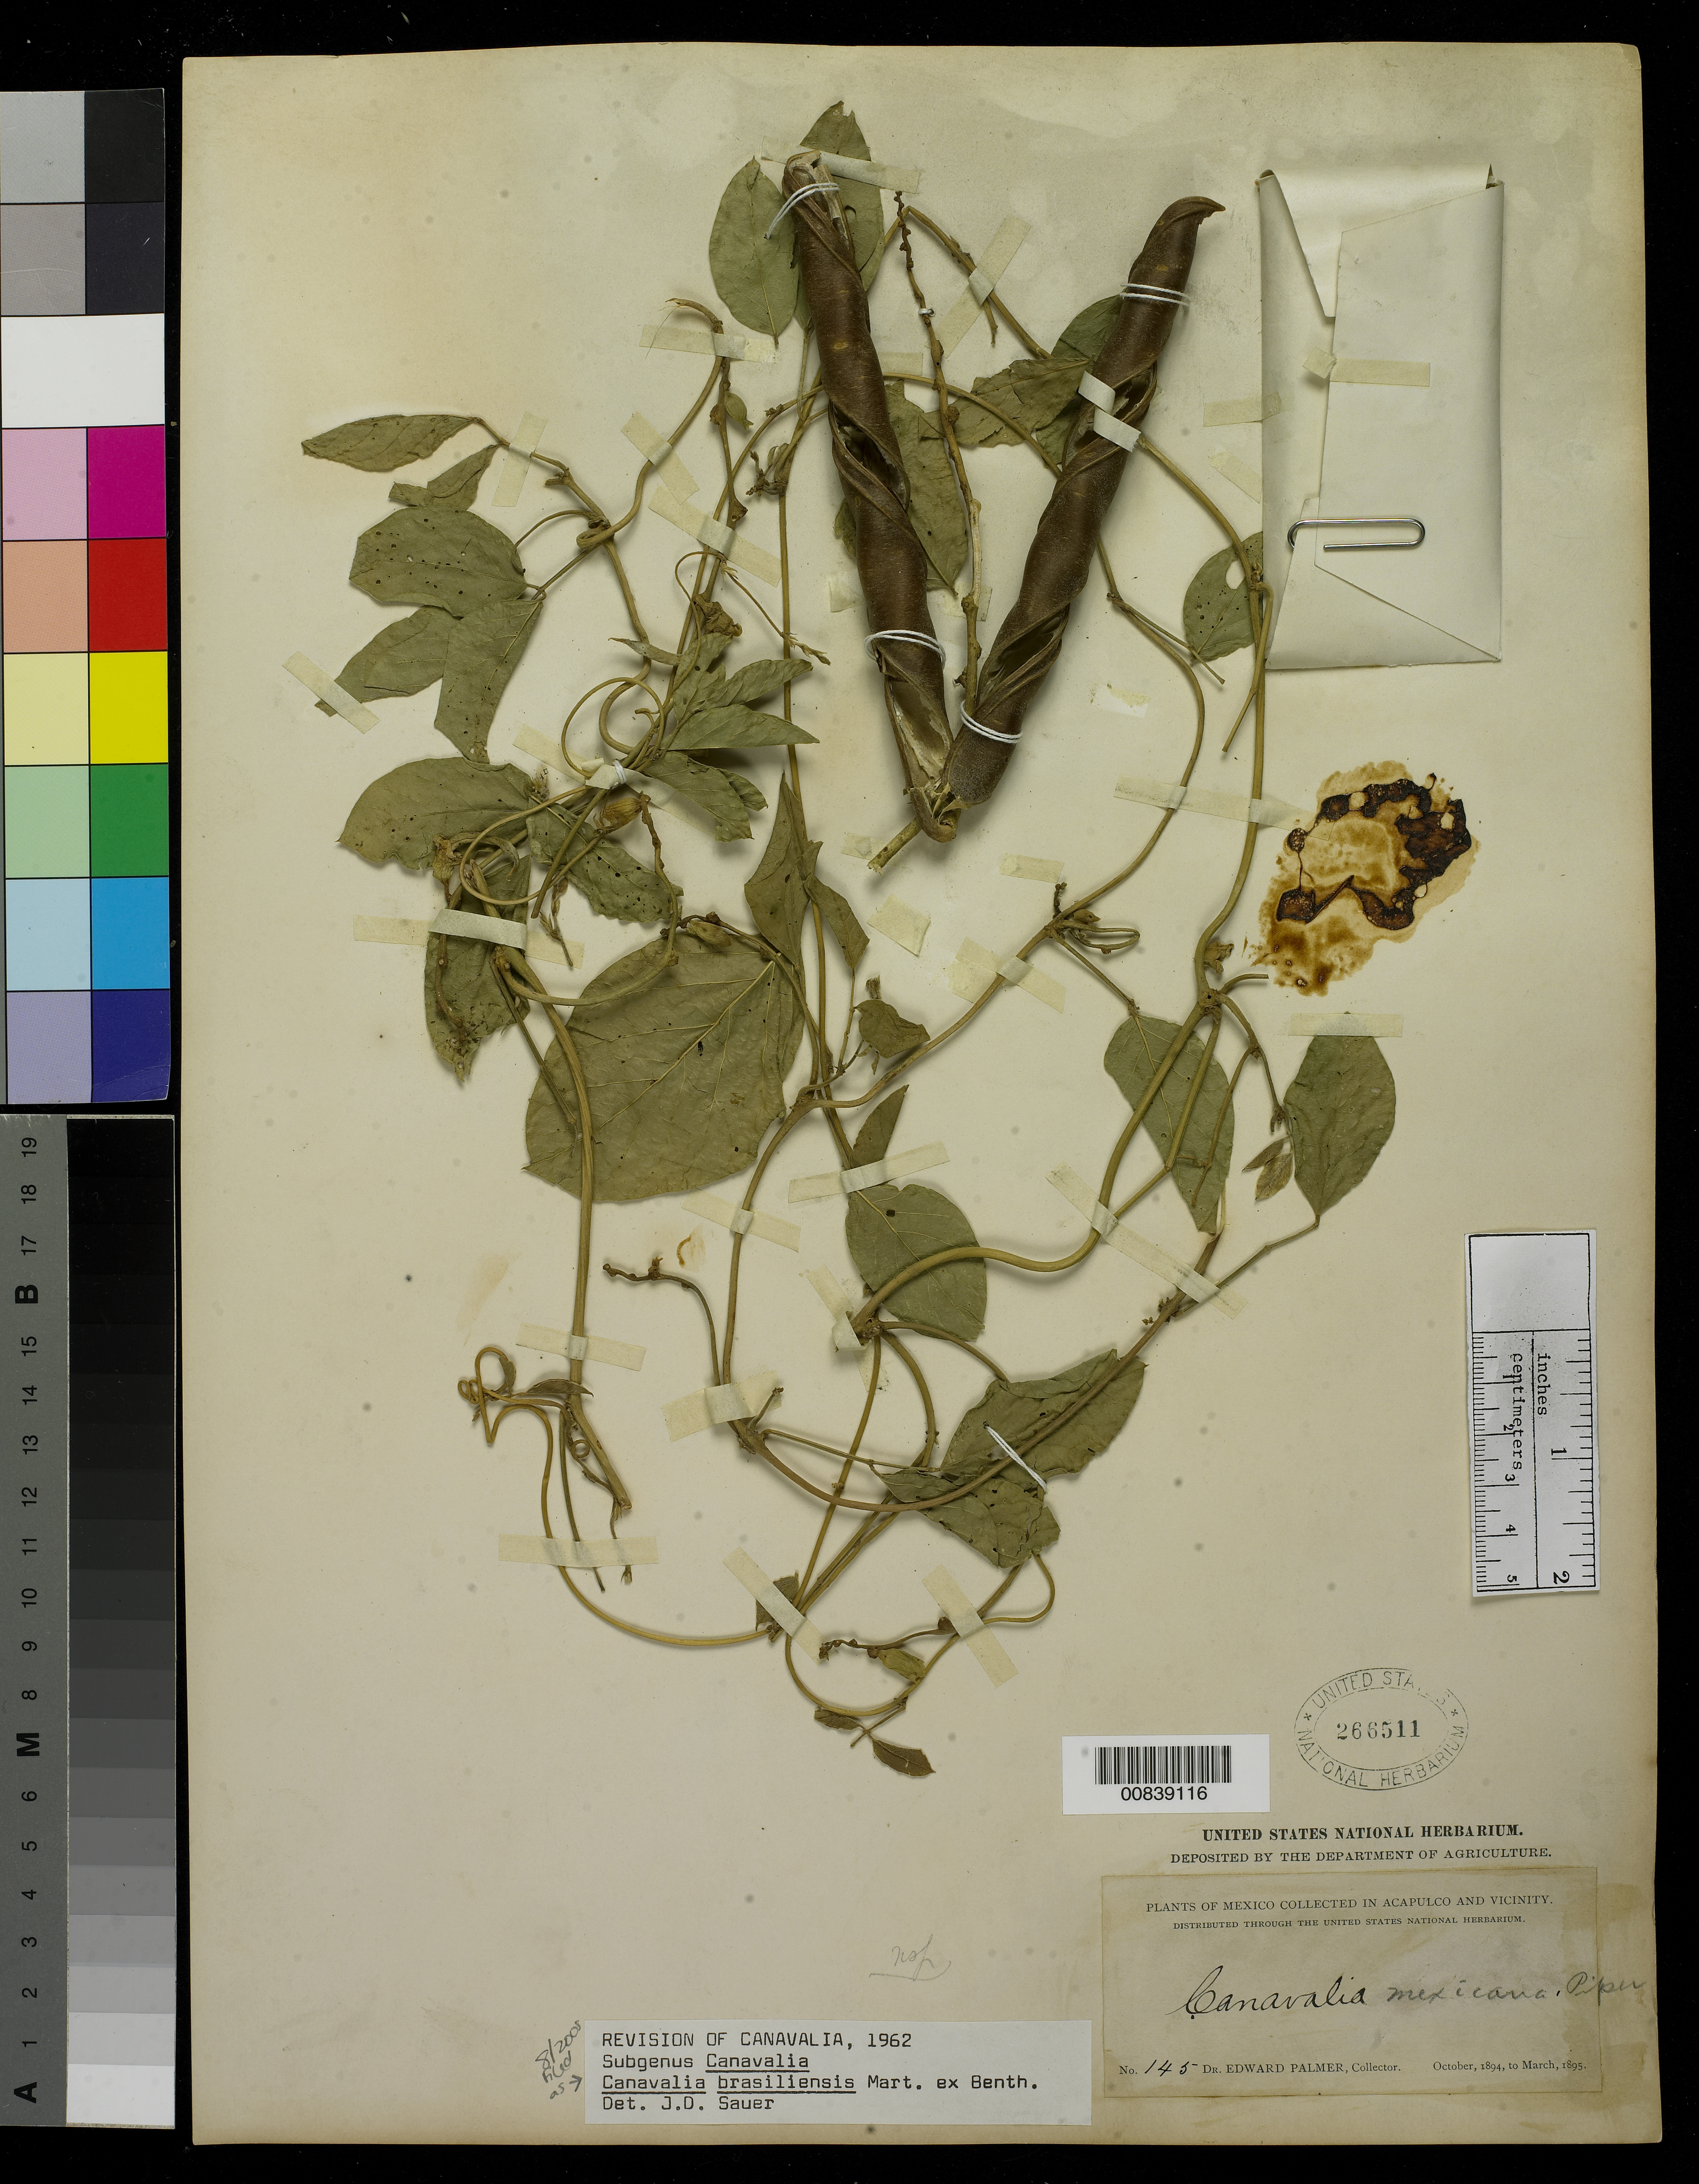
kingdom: Plantae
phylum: Tracheophyta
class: Magnoliopsida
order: Fabales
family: Fabaceae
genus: Canavalia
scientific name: Canavalia brasiliensis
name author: Mart. ex Benth.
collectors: E. Palmer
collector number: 145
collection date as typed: Oct 1894 to -- Mar 1895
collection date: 1894-10/1895-03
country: Mexico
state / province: Guerrero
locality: Acapulco, Guerrero and vicinity.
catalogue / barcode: US 266511